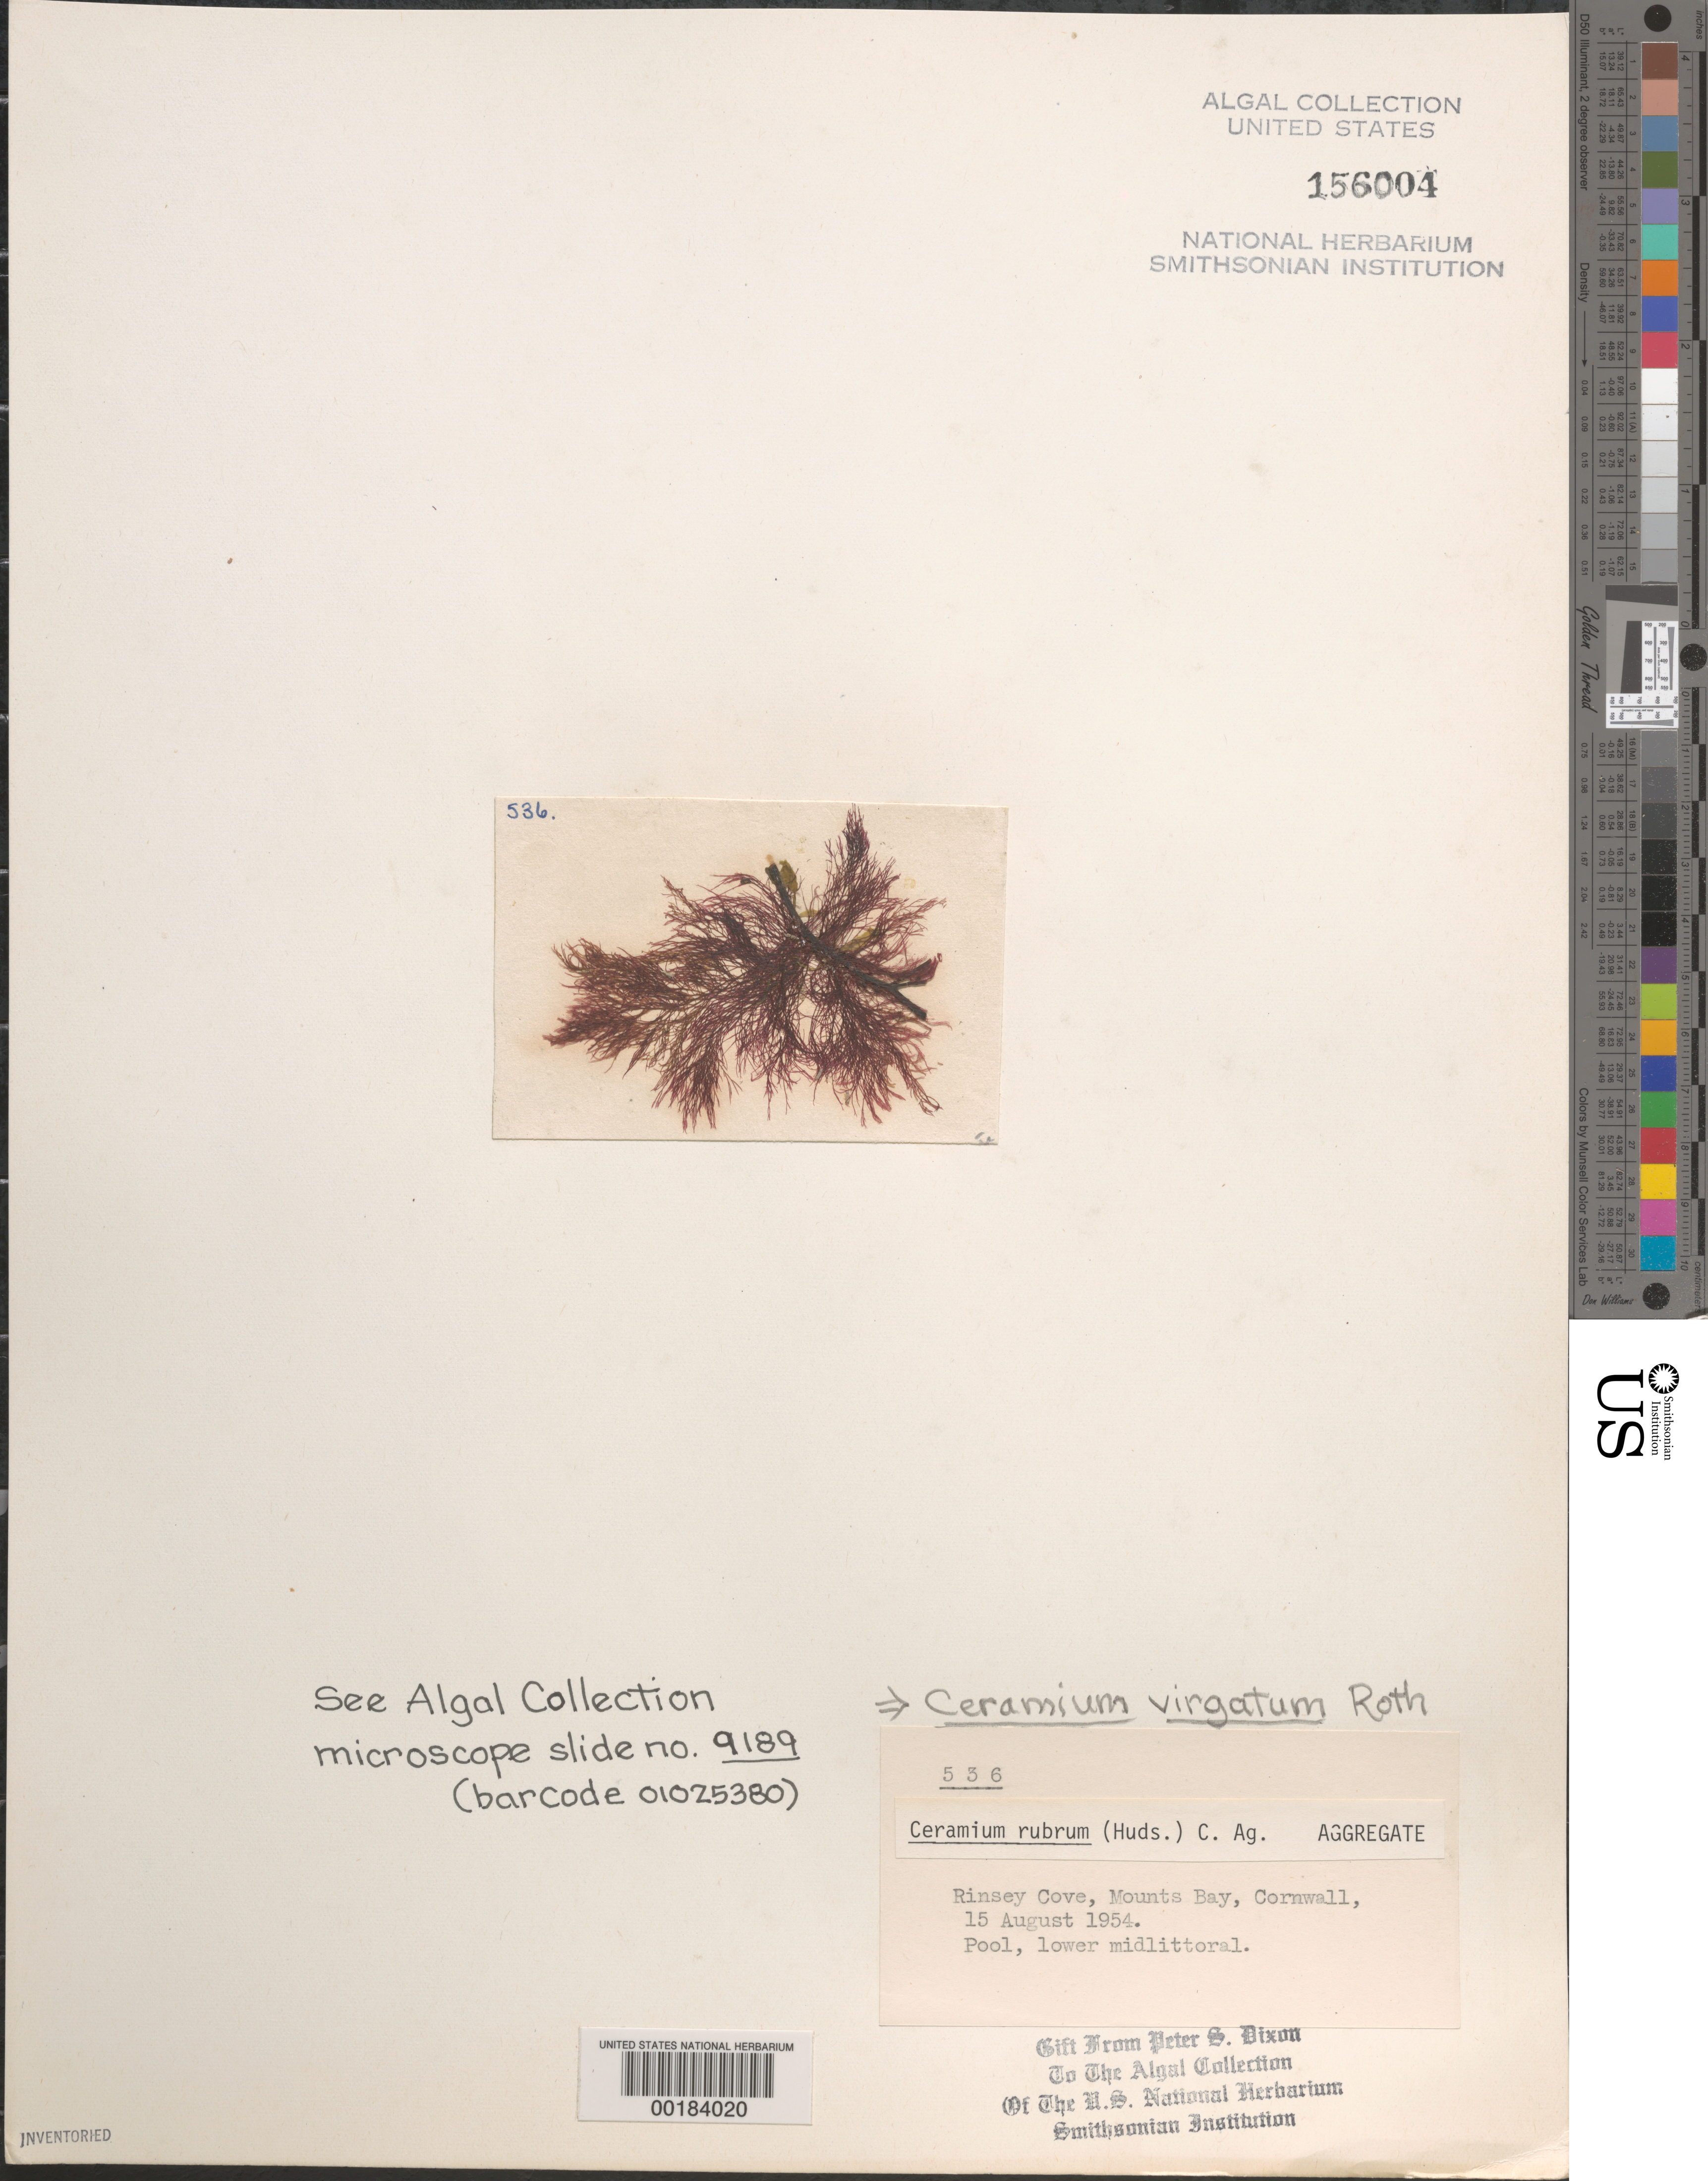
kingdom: Plantae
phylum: Rhodophyta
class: Florideophyceae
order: Ceramiales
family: Ceramiaceae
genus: Ceramium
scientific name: Ceramium virgatum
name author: Roth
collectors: P. S. Dixon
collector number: PSD 536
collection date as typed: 15 Aug 1954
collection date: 1954-08-15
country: United Kingdom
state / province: England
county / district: Cornwall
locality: Rinsey Cove, Mounts Bay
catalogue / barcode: US 156004